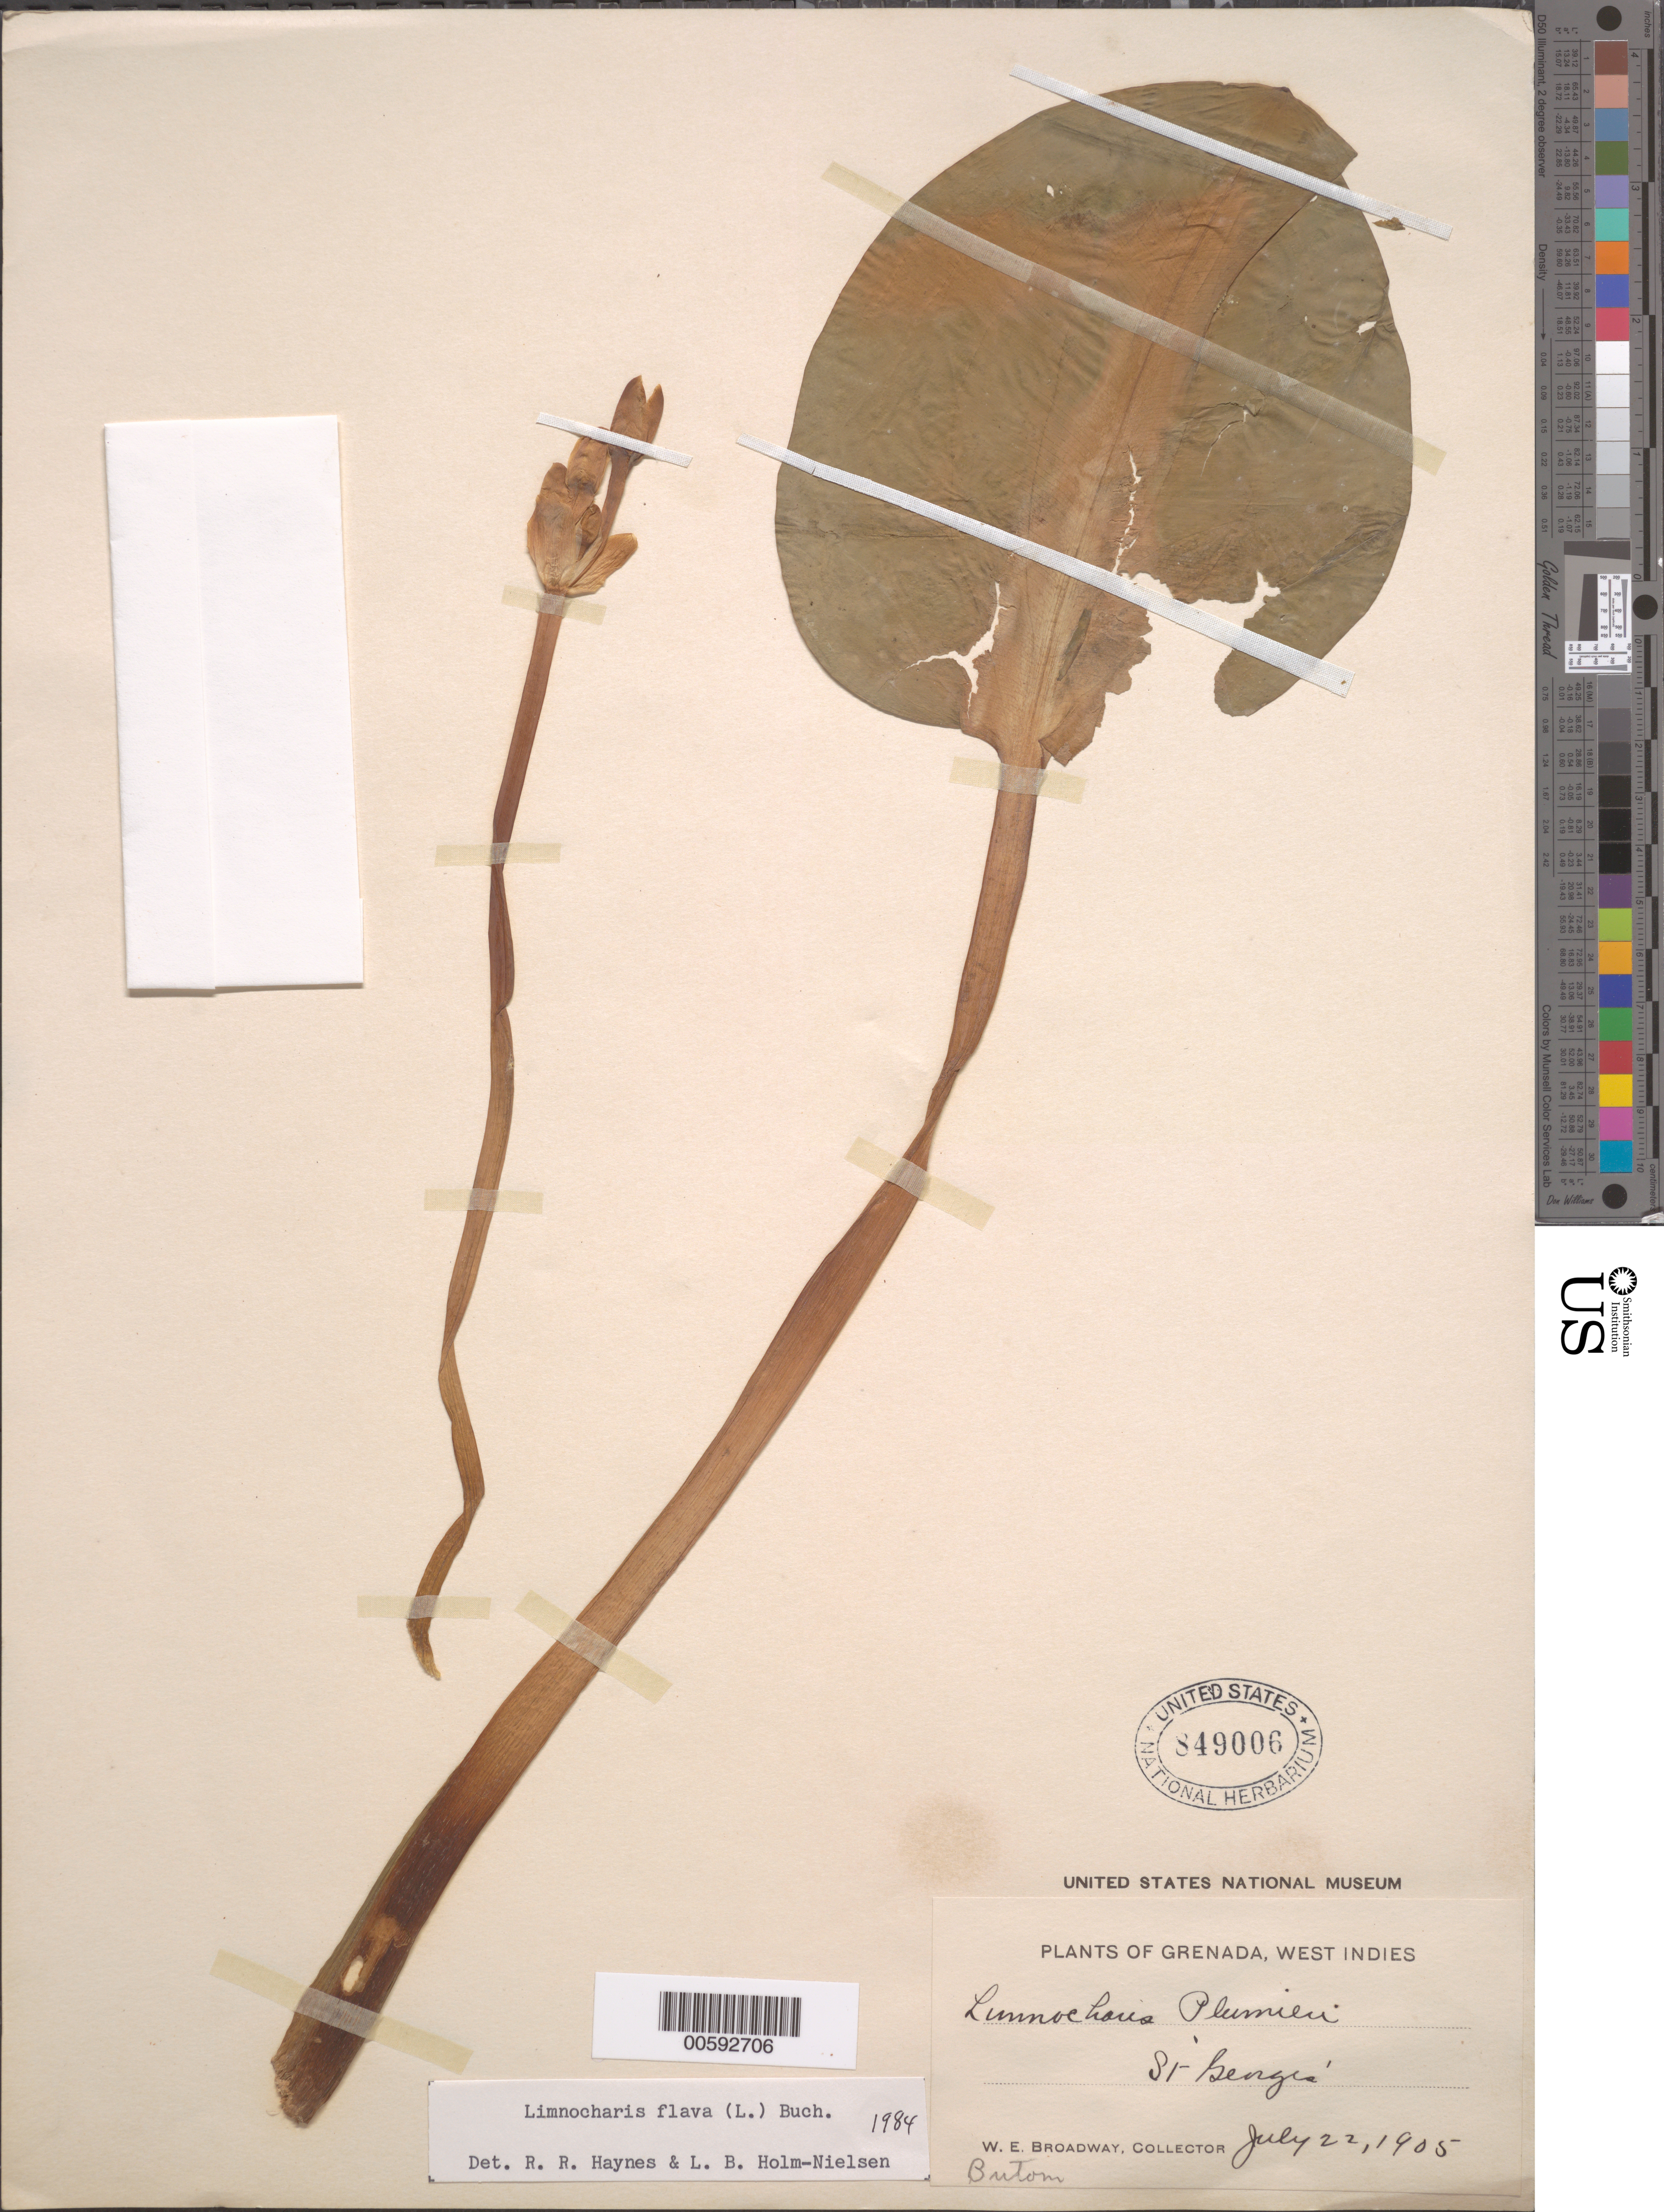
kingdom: Plantae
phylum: Tracheophyta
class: Liliopsida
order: Alismatales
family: Alismataceae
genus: Limnocharis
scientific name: Limnocharis flava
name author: (L.) Buchenau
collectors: W. E. Broadway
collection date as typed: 22 Jul 1905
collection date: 1905-07-22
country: Grenada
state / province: Saint George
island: Grenada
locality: St. Georges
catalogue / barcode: US 849006